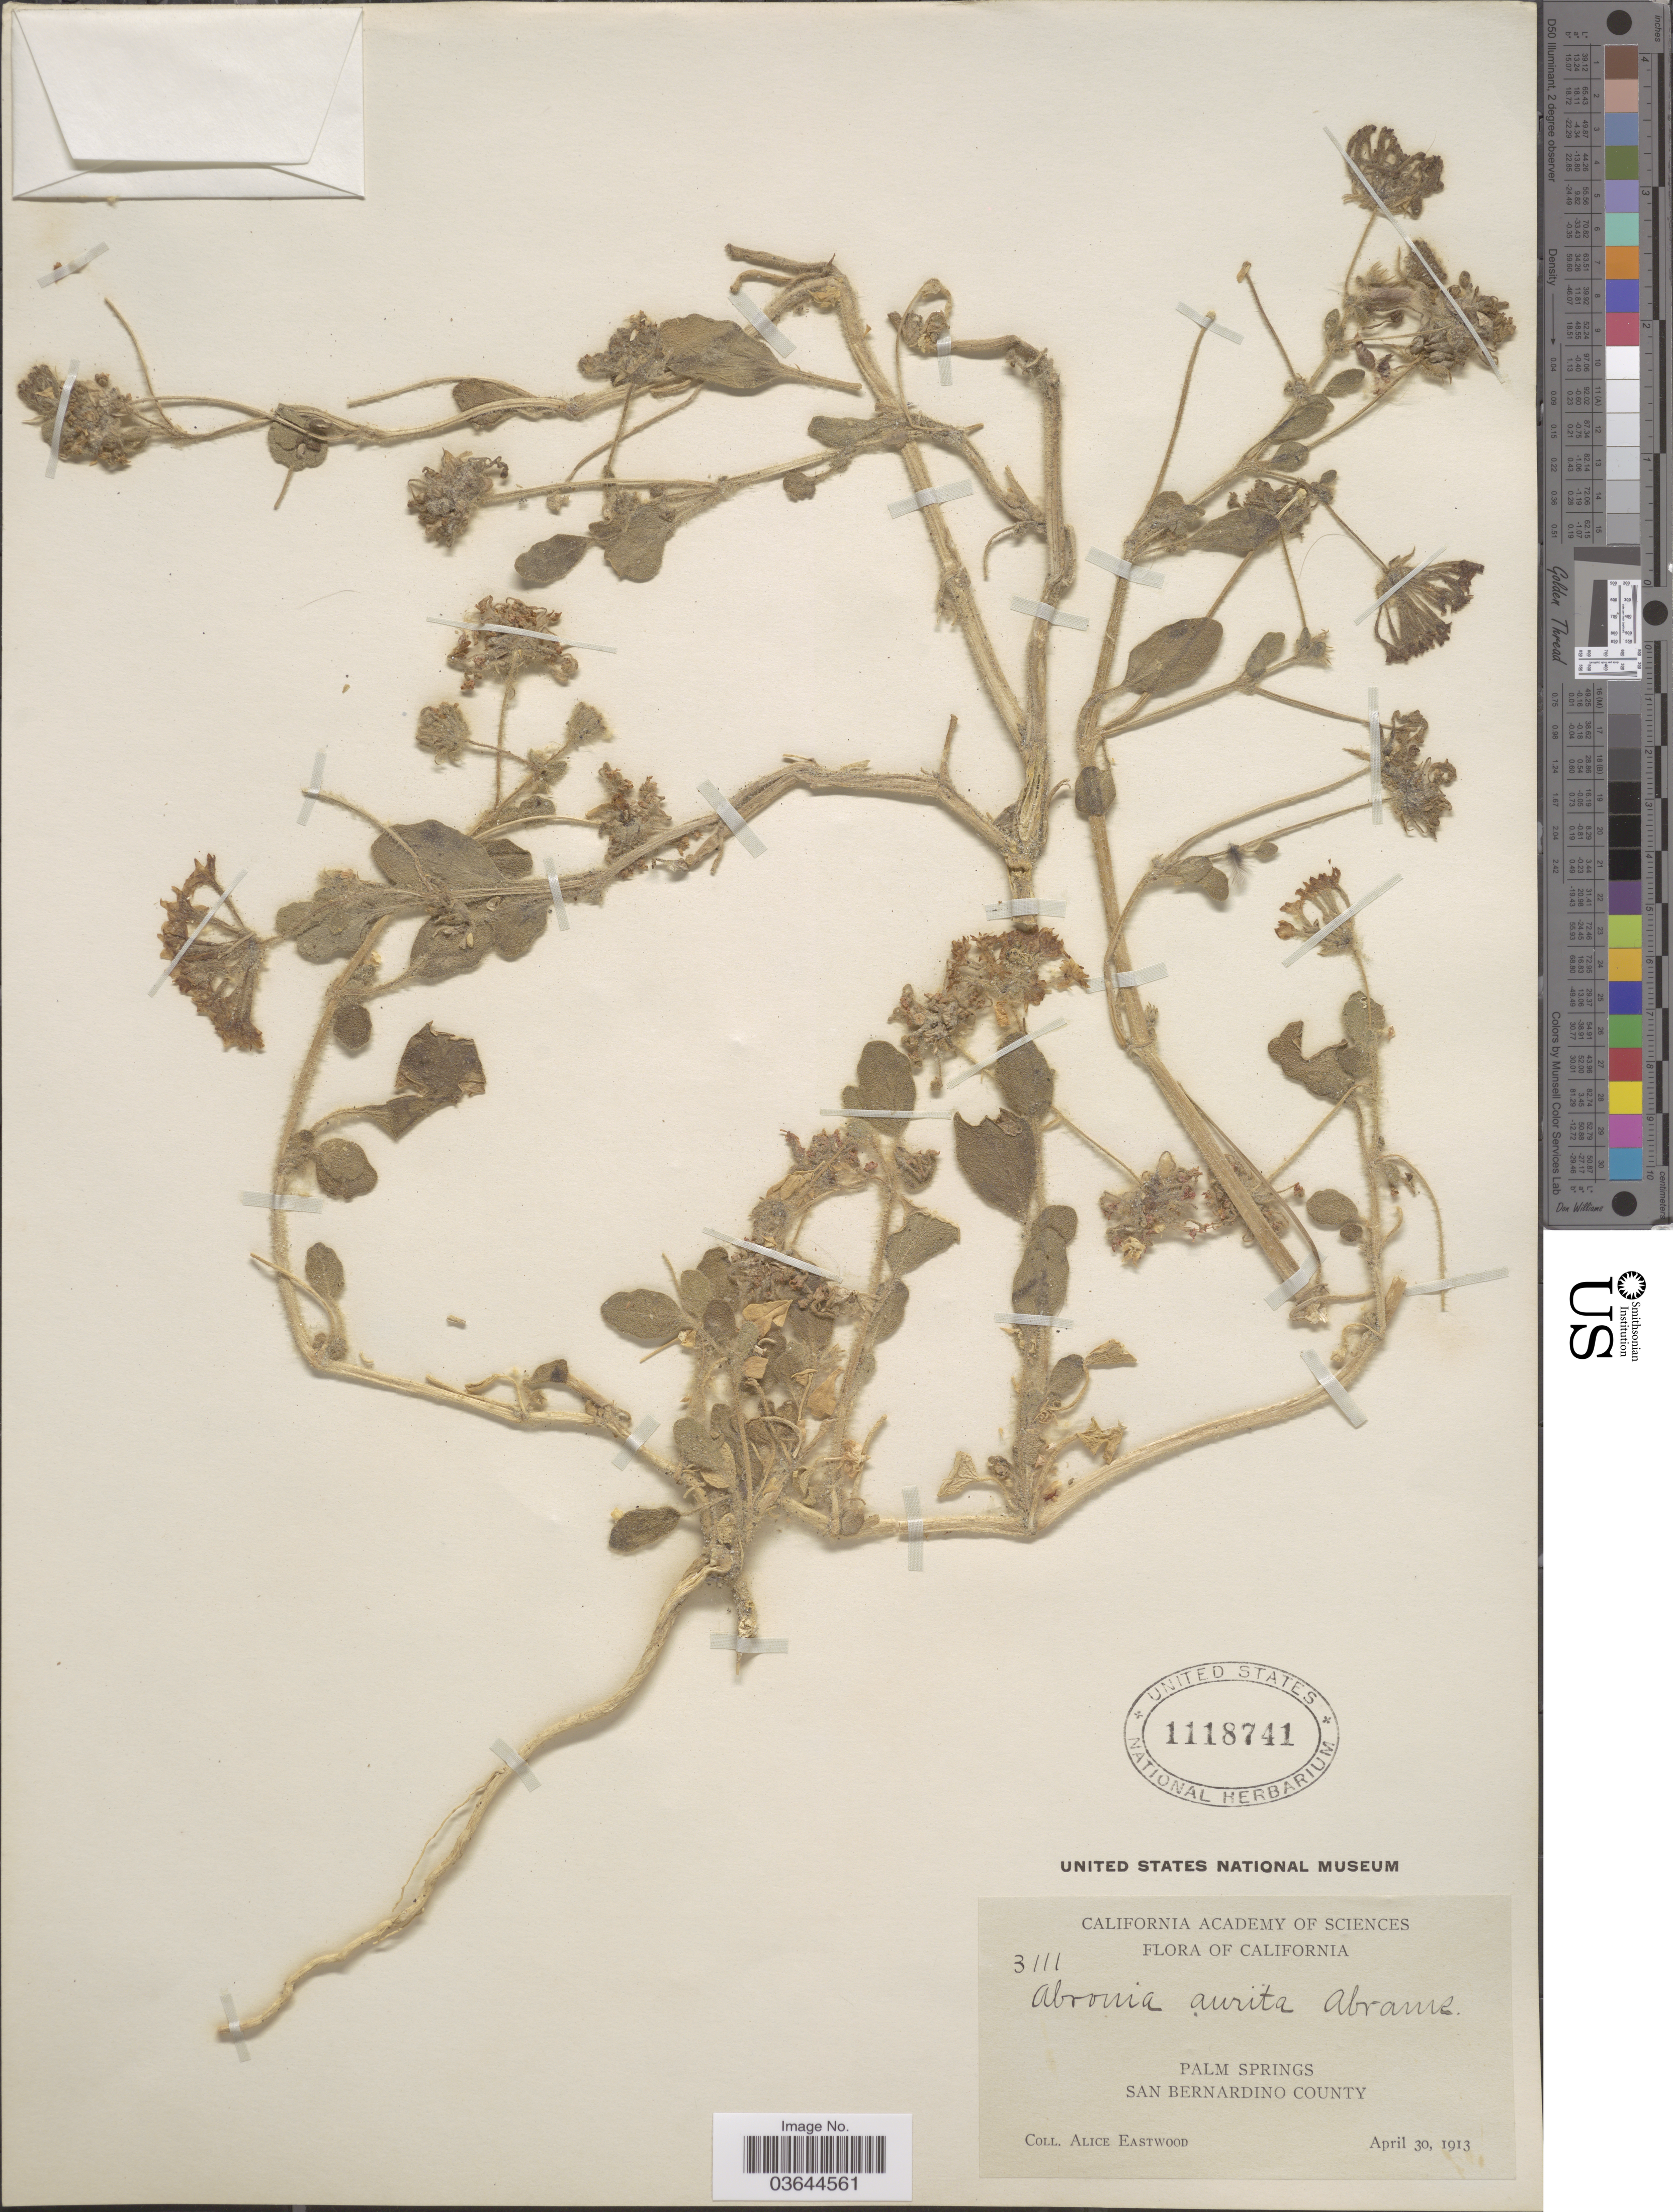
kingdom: Plantae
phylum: Tracheophyta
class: Magnoliopsida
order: Caryophyllales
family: Nyctaginaceae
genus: Abronia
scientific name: Abronia aurita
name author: Abrams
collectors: A. Eastwood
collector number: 3111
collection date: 1913-04-30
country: United States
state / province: California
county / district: San Bernardino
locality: Palm Springs, San Bernardino County.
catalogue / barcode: US 1118741